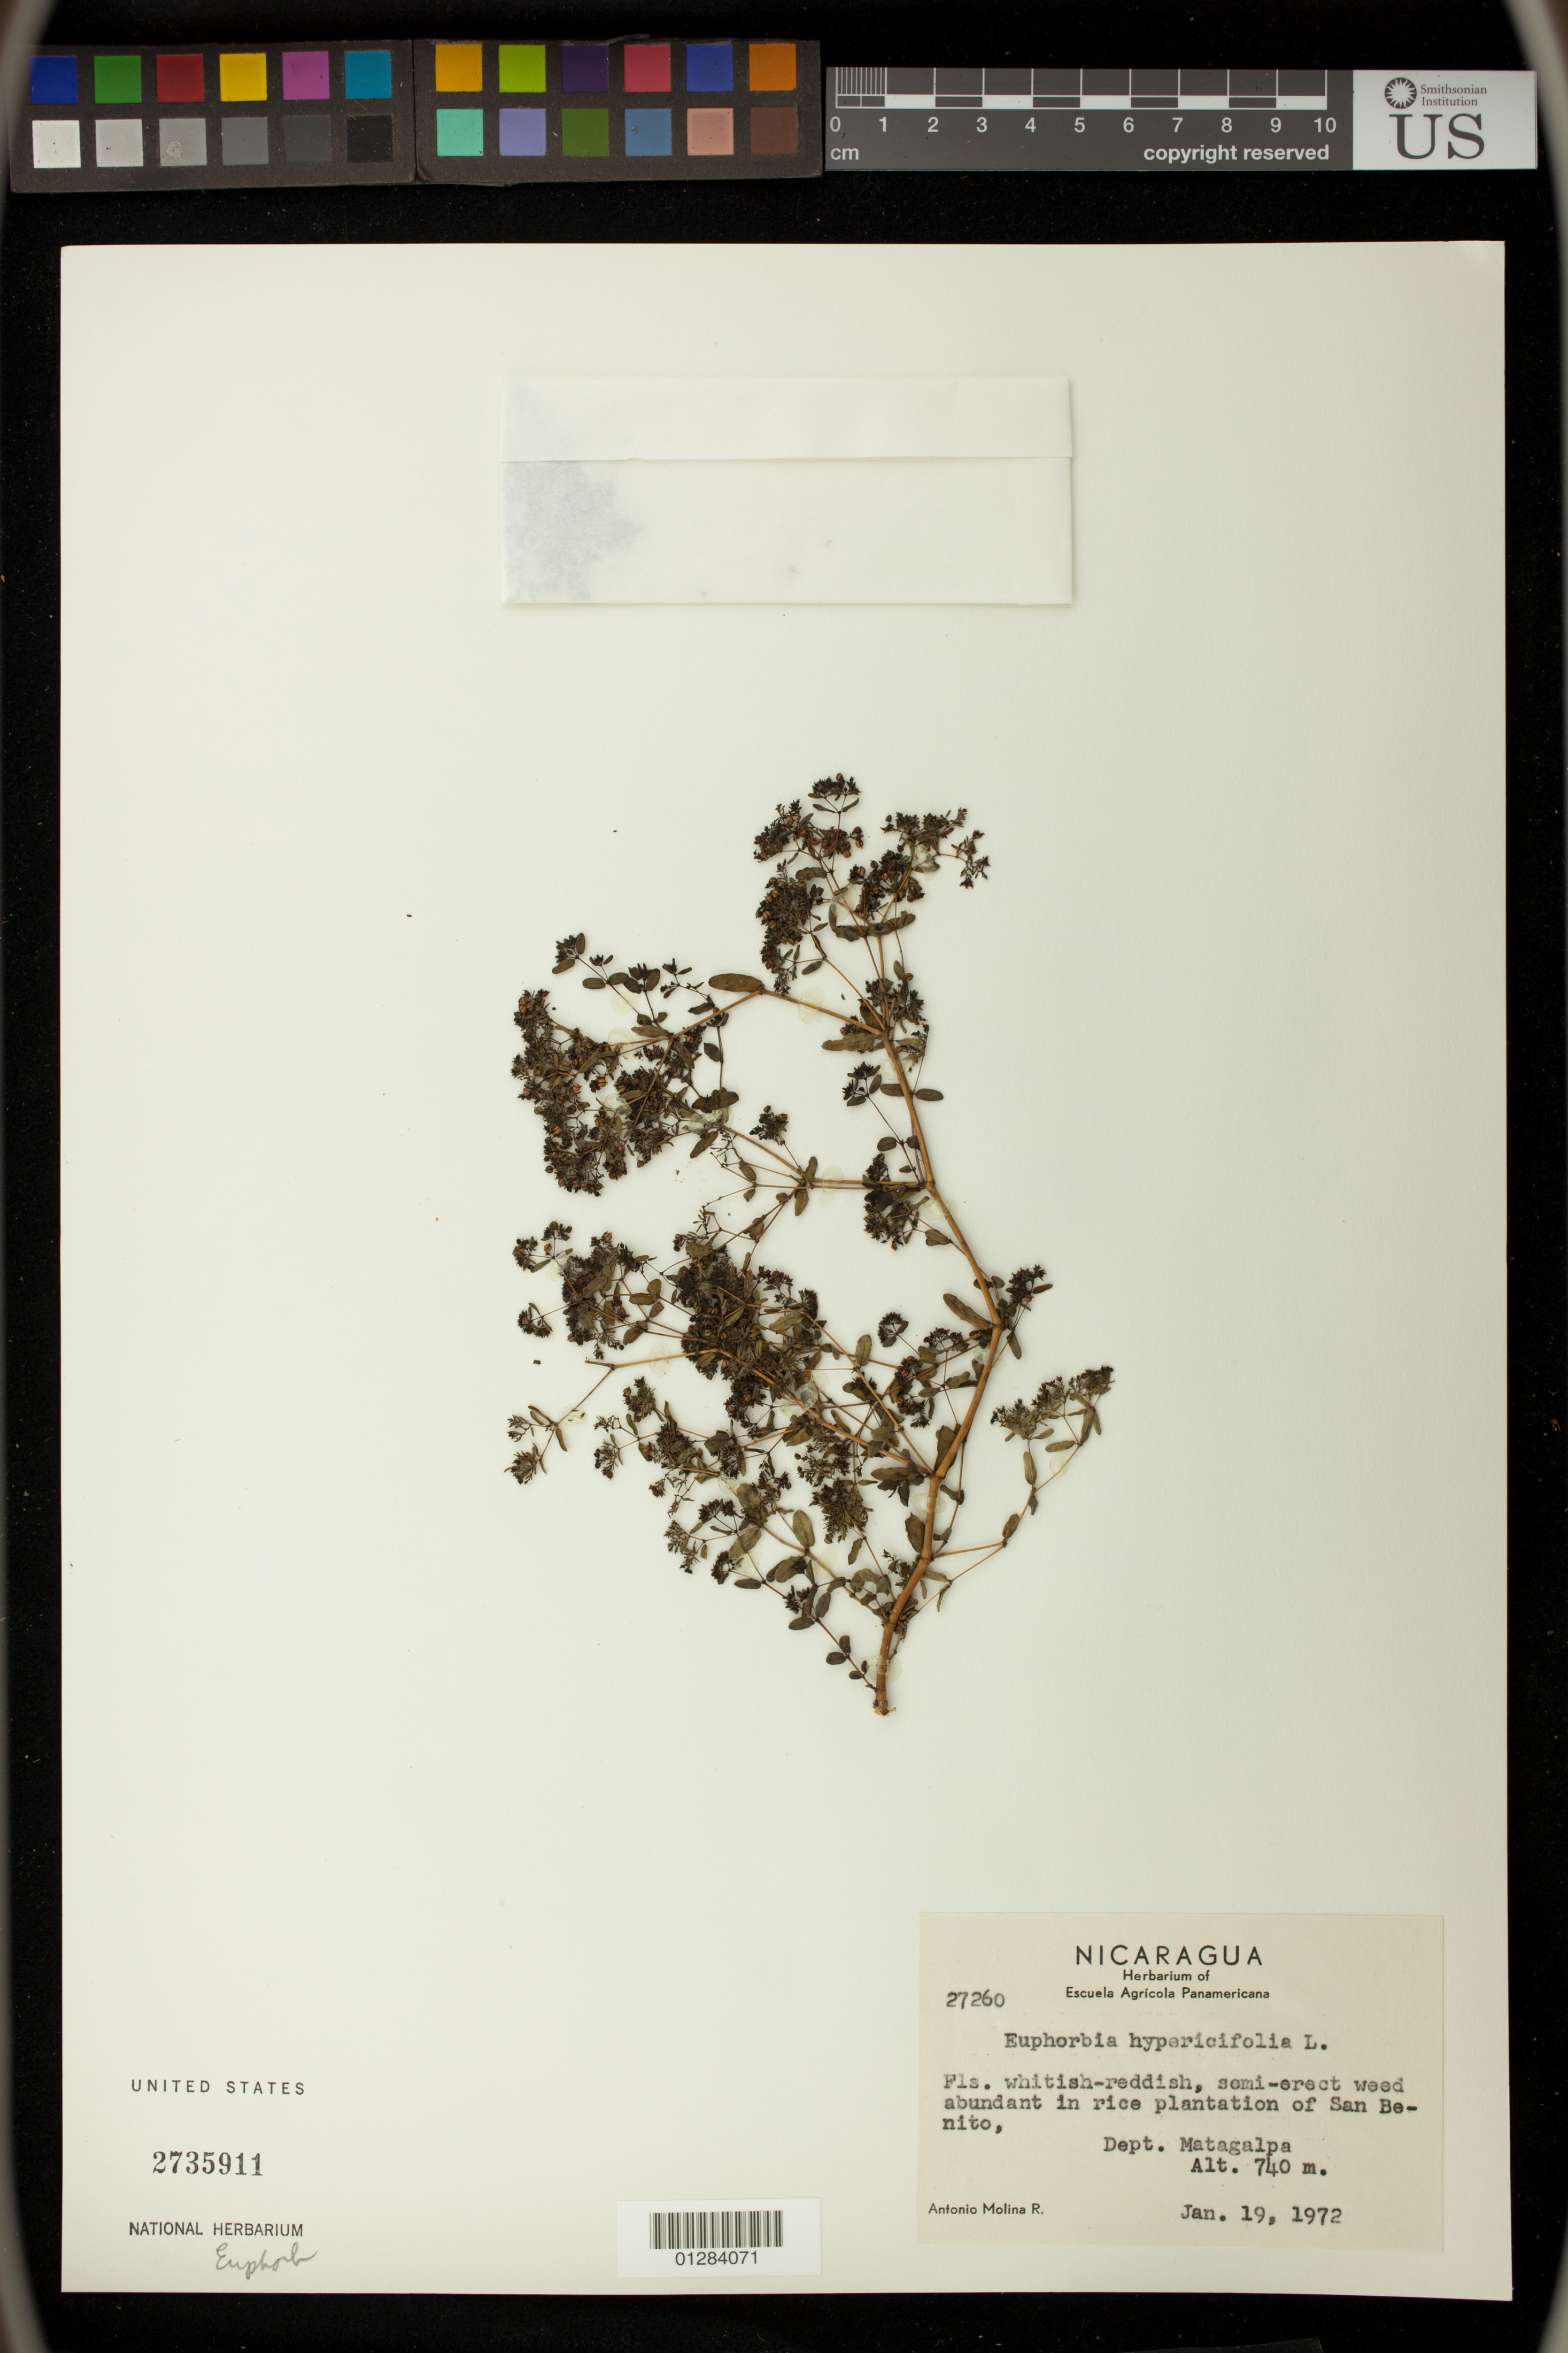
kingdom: Plantae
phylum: Tracheophyta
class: Magnoliopsida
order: Malpighiales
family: Euphorbiaceae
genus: Euphorbia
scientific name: Euphorbia hypericifolia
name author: L.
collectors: A. Molina R.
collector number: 27260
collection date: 1972-01-19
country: Nicaragua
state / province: Matagalpa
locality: in rice plantation of San Benito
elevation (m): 740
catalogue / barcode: US 2735911